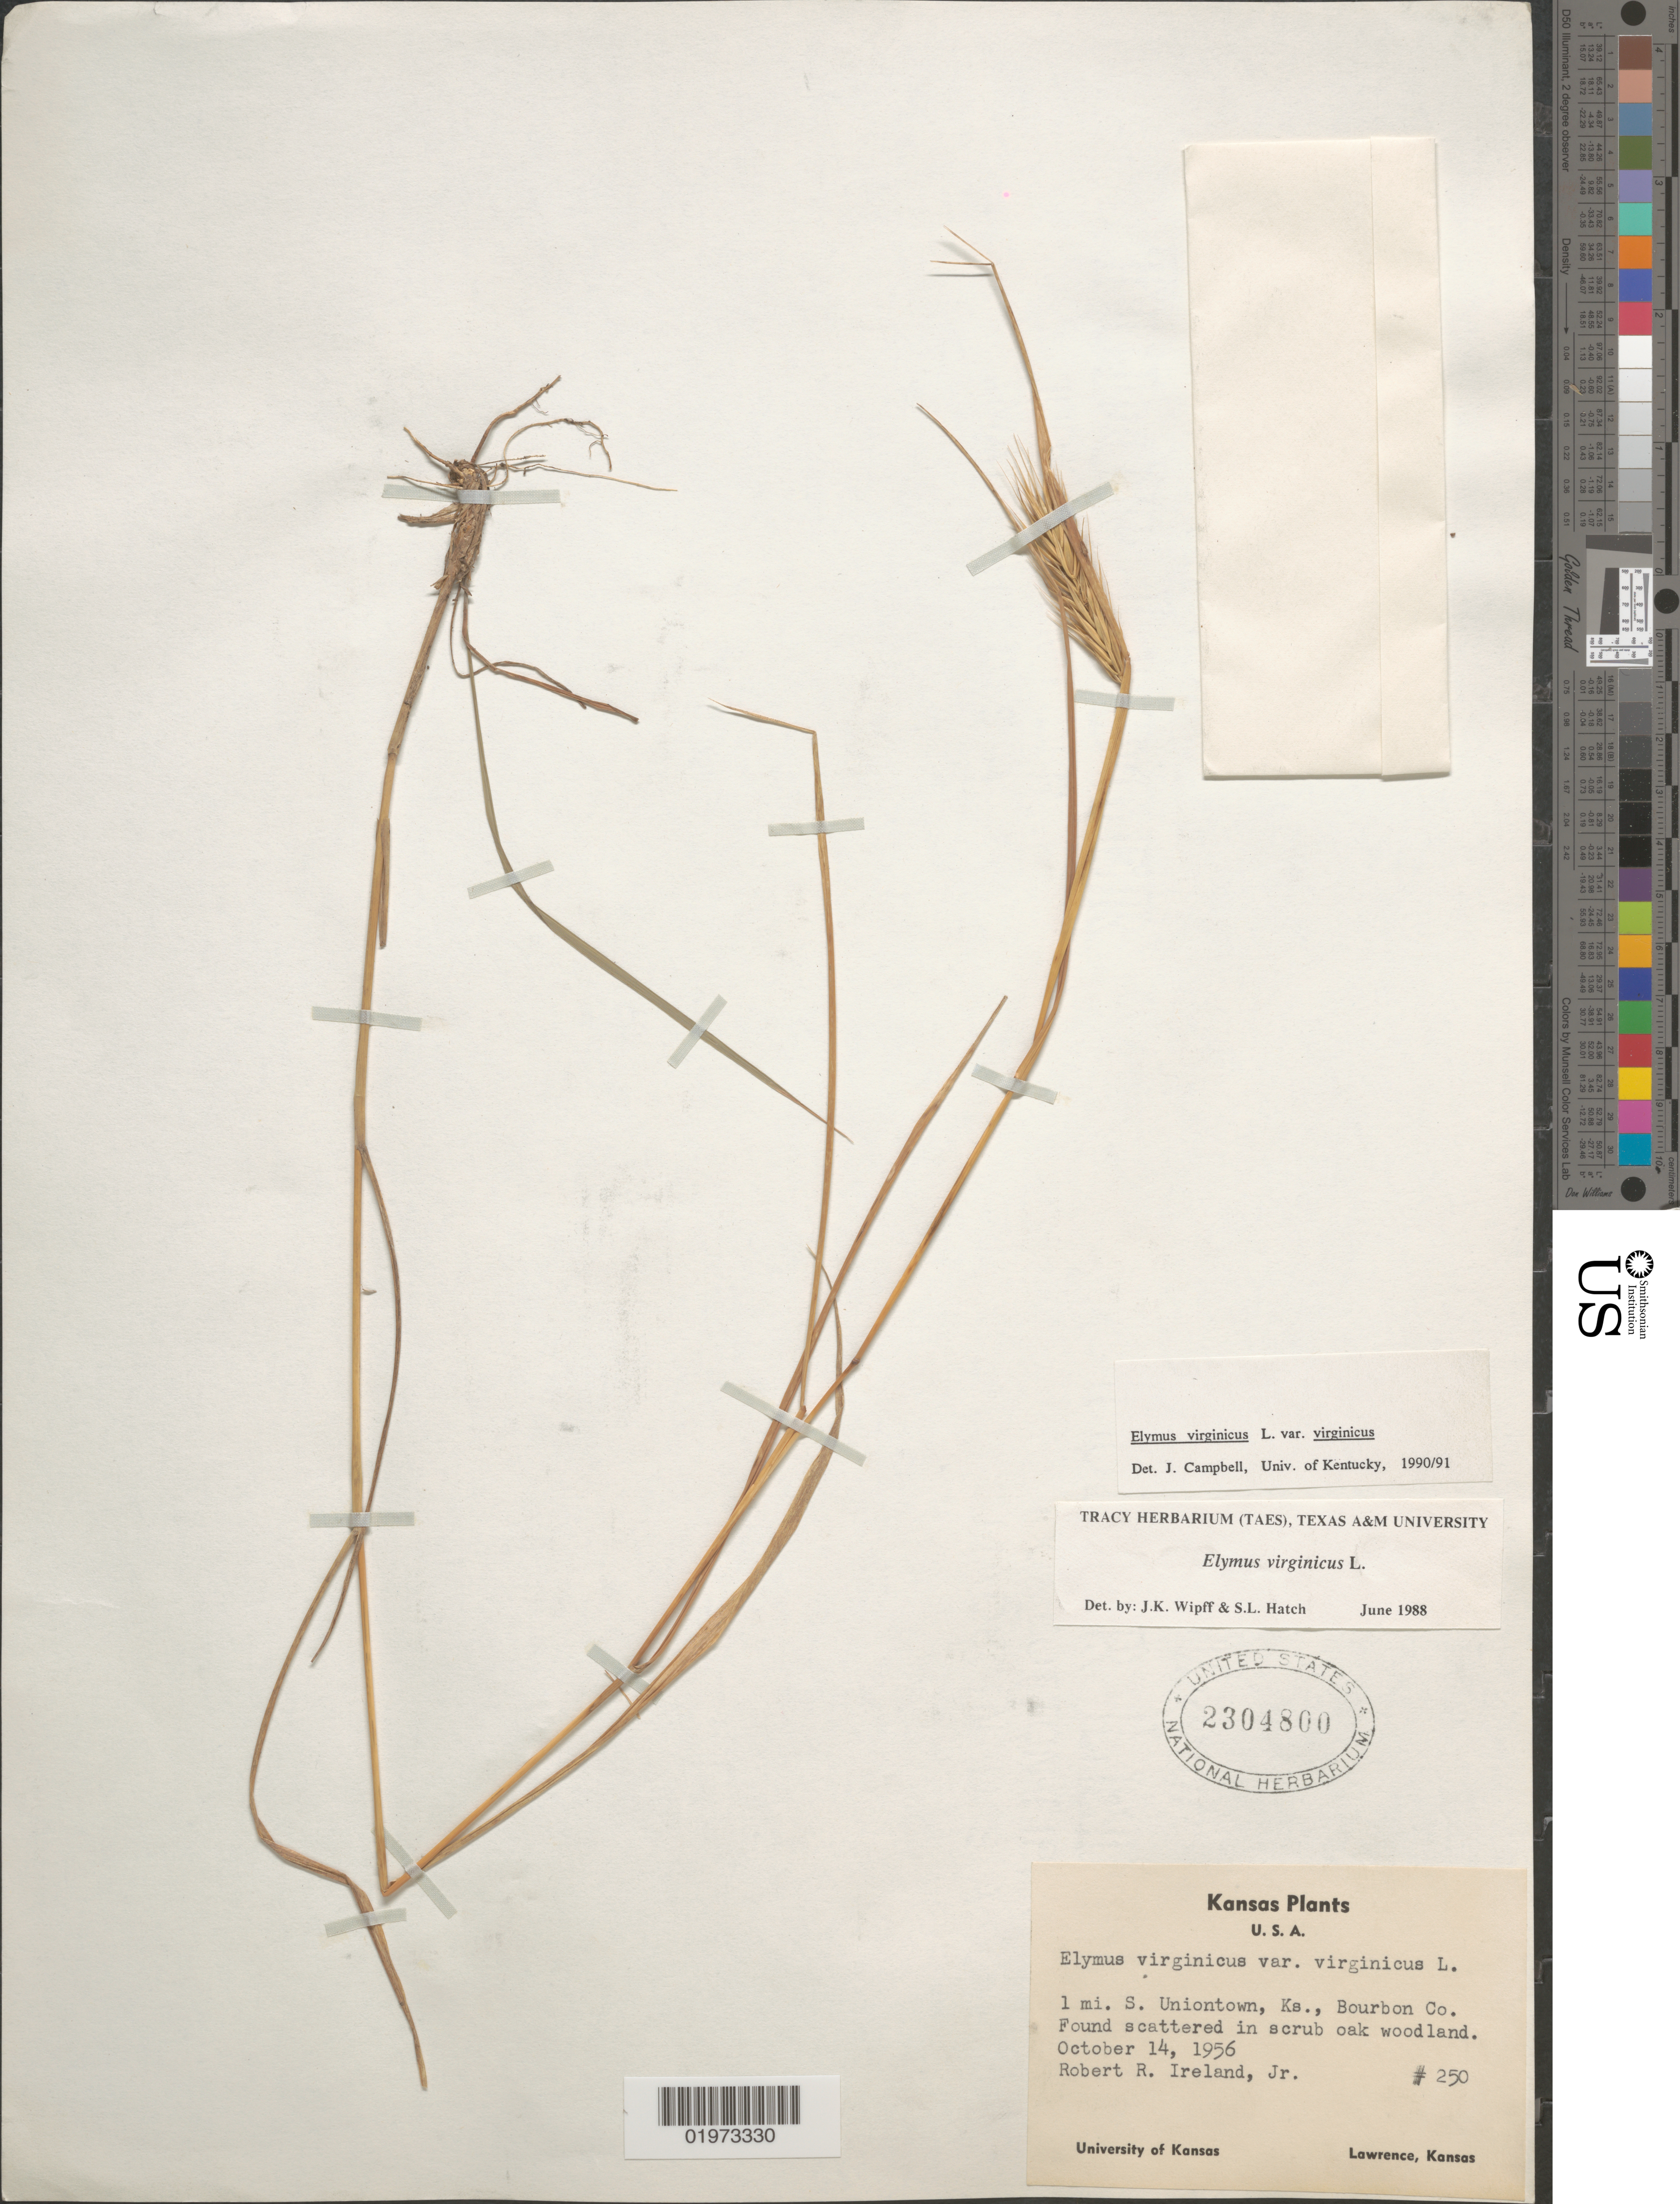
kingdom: Plantae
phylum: Tracheophyta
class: Liliopsida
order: Poales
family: Poaceae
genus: Elymus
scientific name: Elymus virginicus var. virginicus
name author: L.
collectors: R. Ireland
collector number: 250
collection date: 1956-10-14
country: United States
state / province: Kansas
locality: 1 mi. S. Uniontown, Bourbon Co. Found scattered in scrub oak woodland.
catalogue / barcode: US 2304800